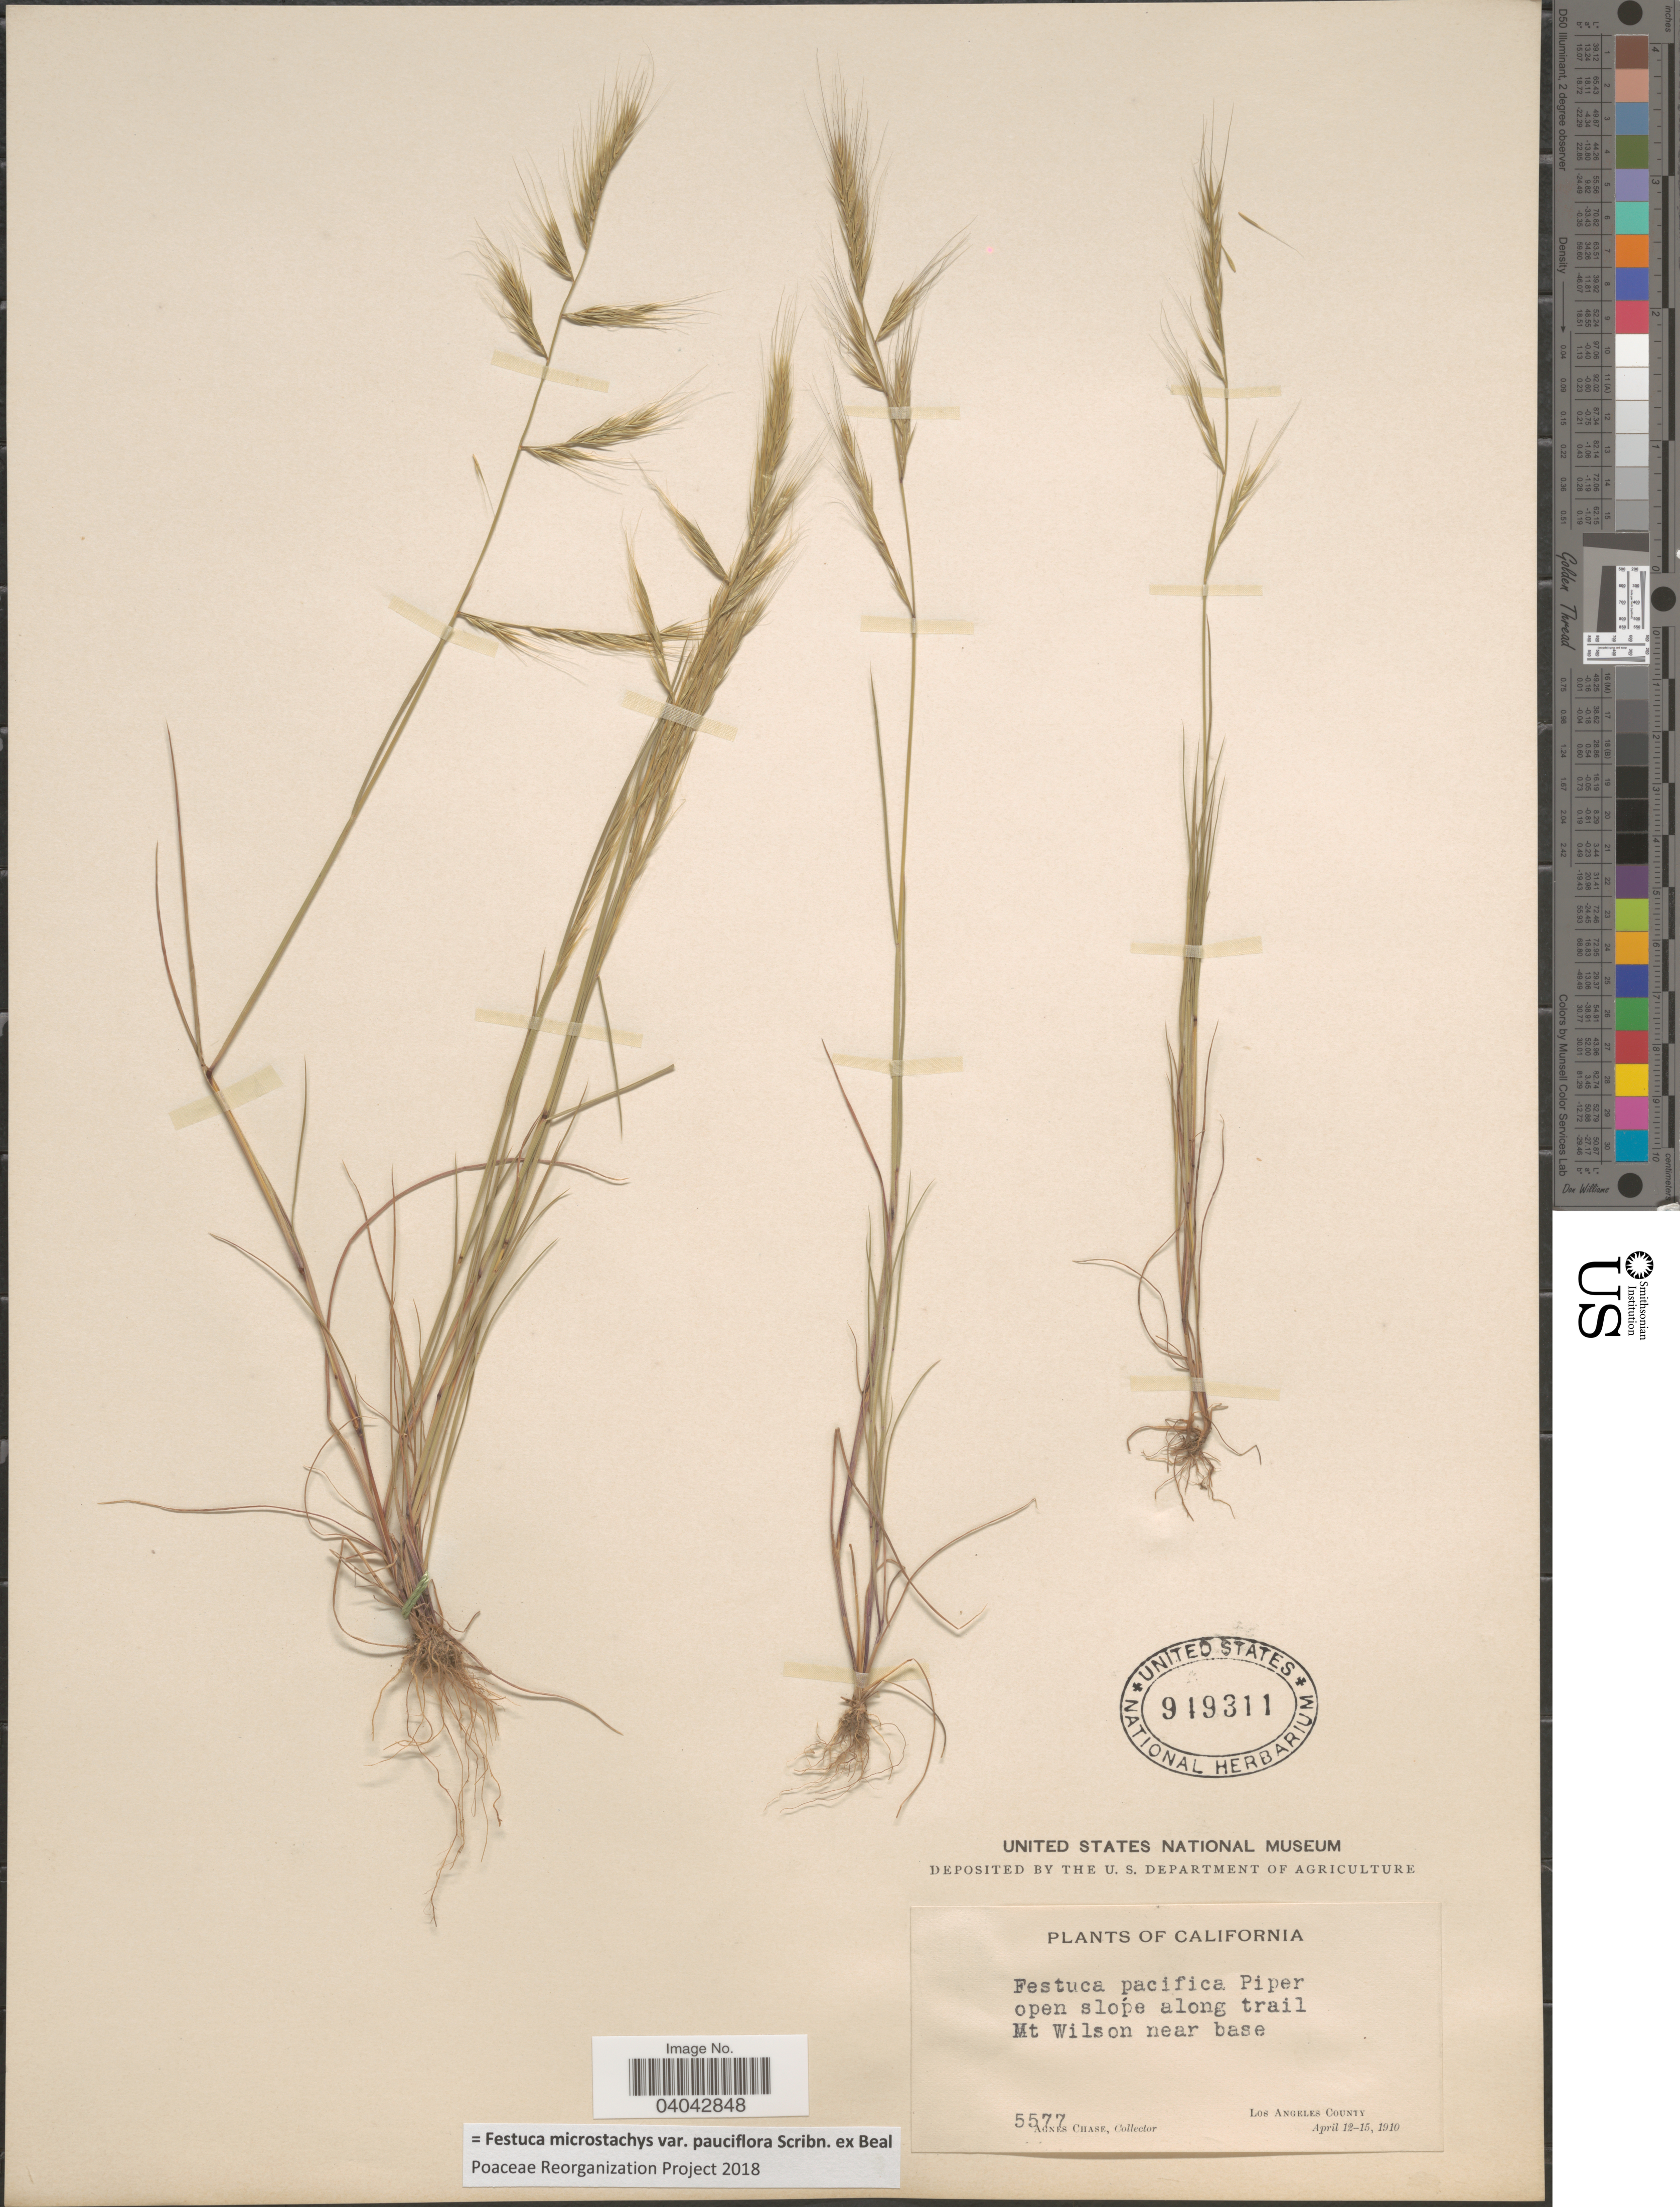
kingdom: Plantae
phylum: Tracheophyta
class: Liliopsida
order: Poales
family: Poaceae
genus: Festuca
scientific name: Festuca microstachys var. pauciflora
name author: Scribn. ex W.J. Beal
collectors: A. Chase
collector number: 5577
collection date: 1910-04-12/1910-04-15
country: United States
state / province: California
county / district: Los Angeles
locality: Open slope along trail Mt Wilson near base. Los Angeles County.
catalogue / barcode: US 949311